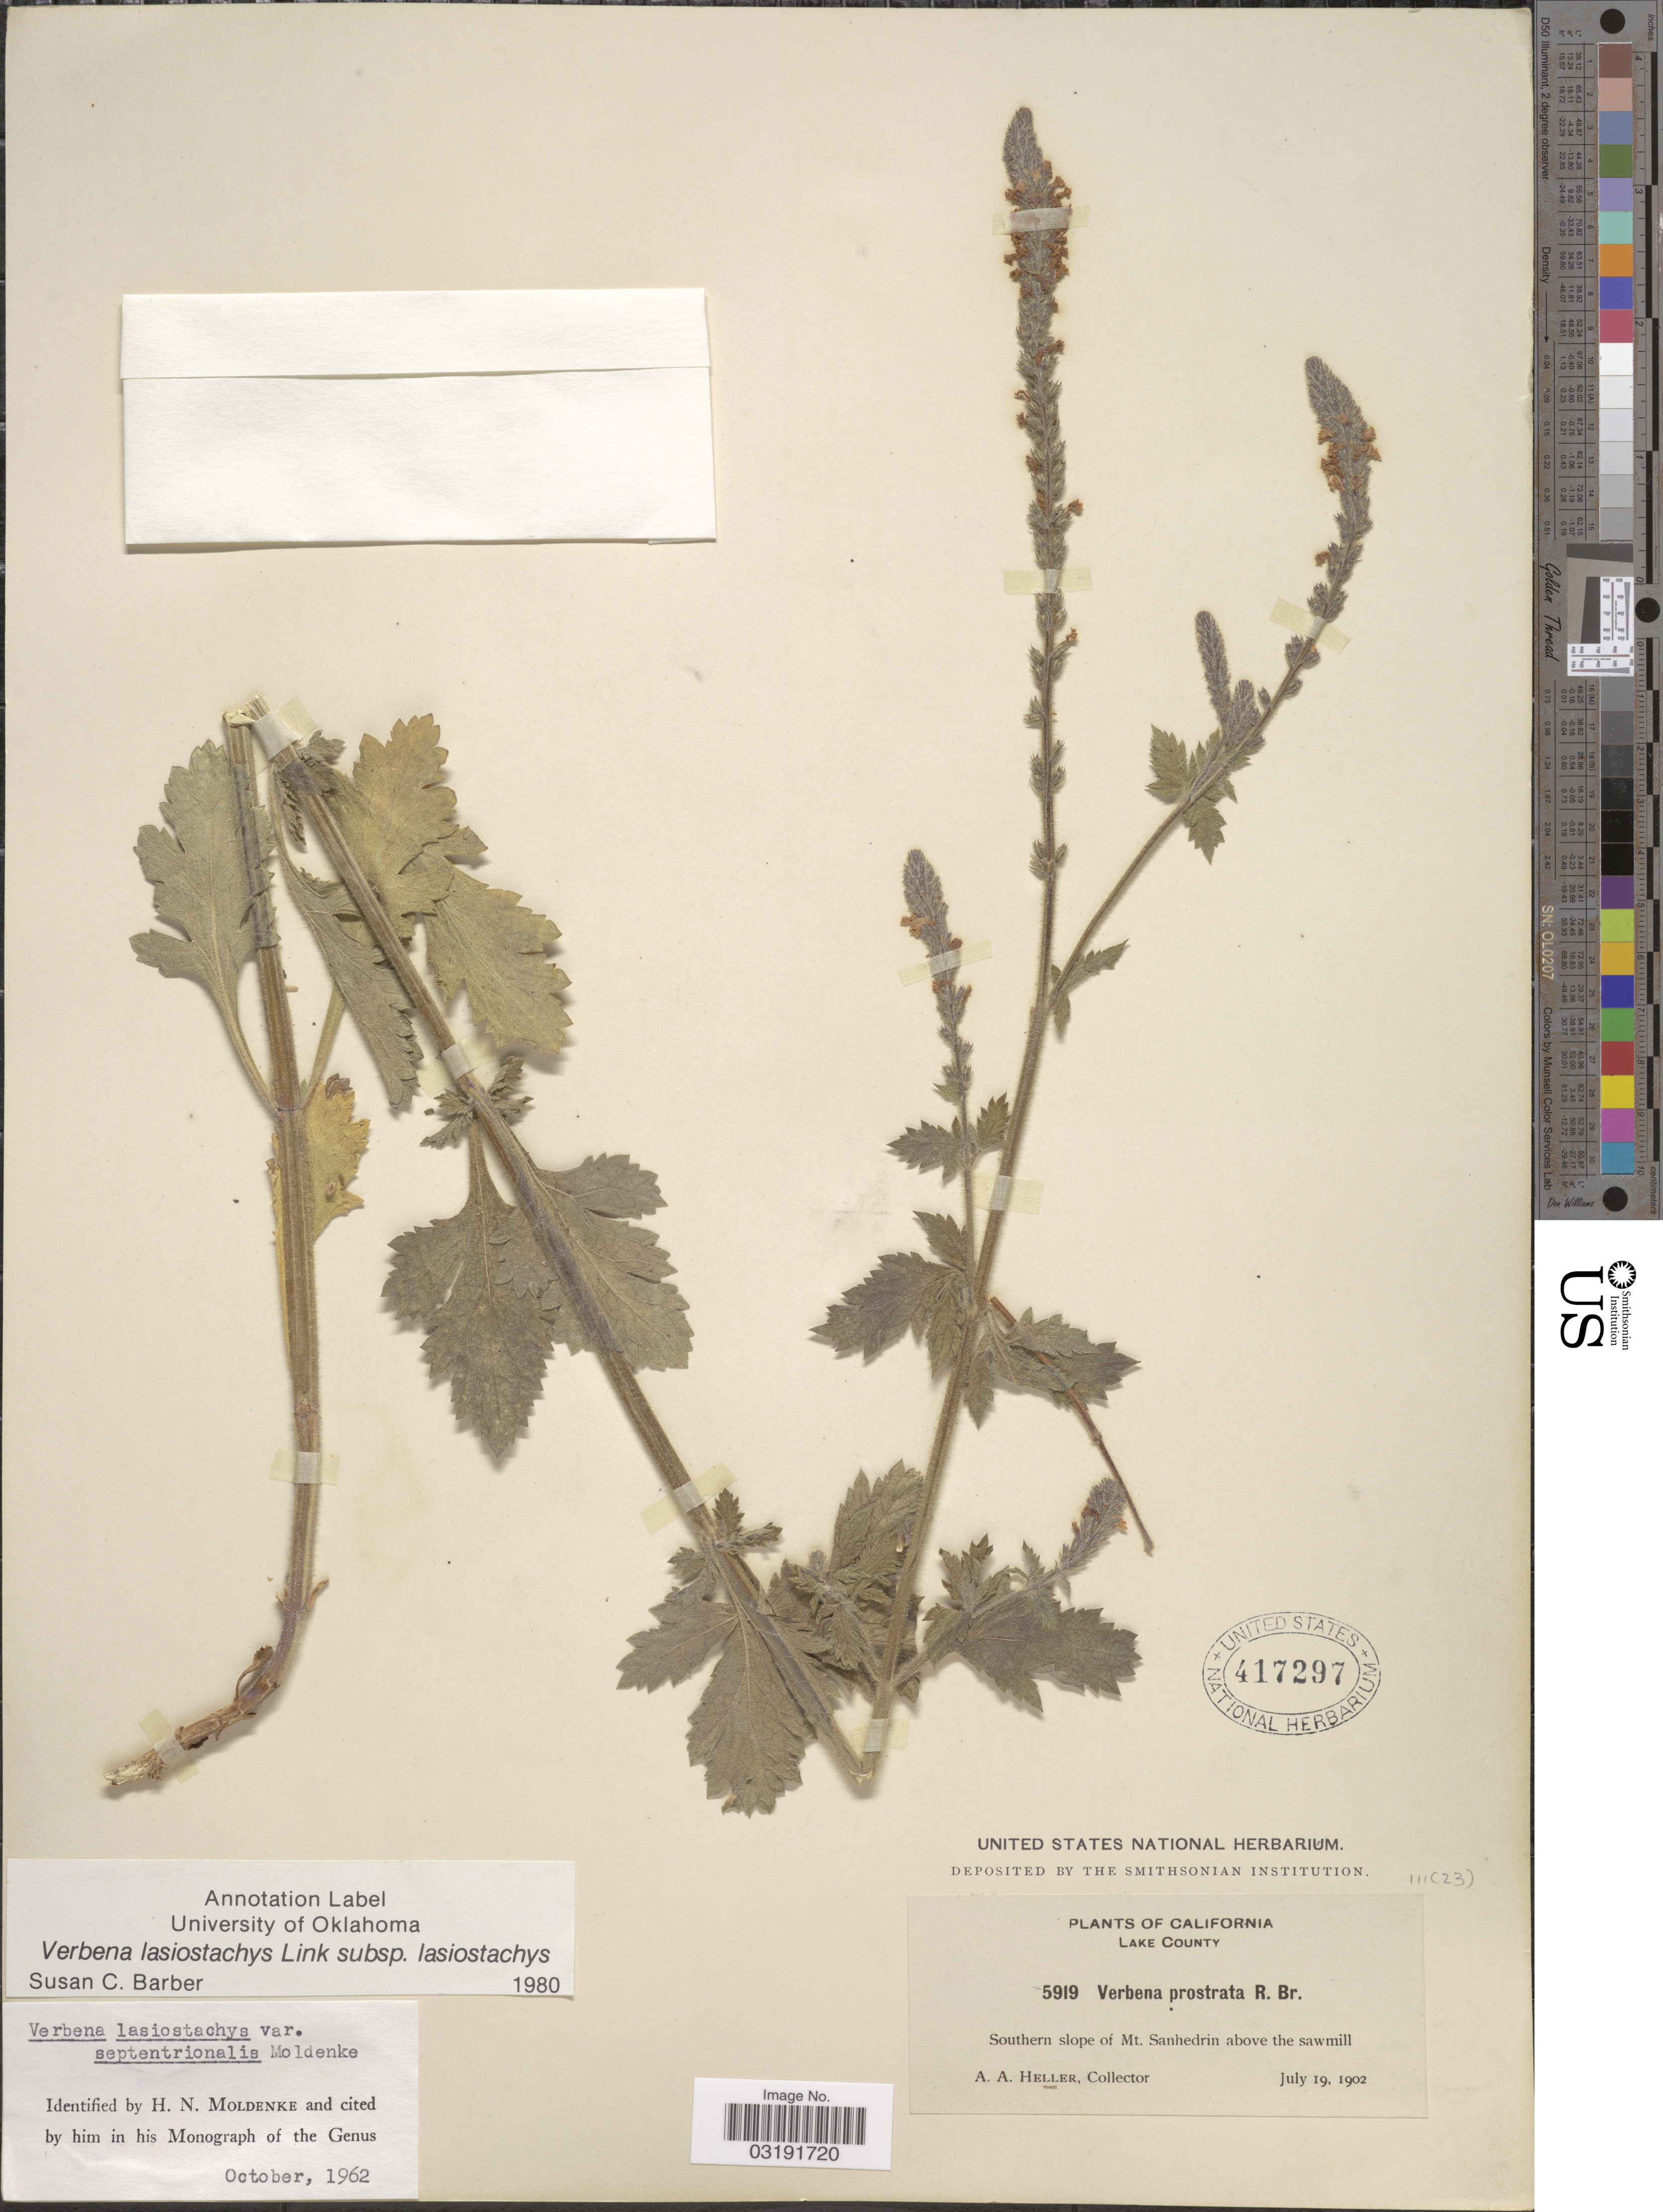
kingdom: Plantae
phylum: Tracheophyta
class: Magnoliopsida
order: Lamiales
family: Verbenaceae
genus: Verbena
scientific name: Verbena lasiostachys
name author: Link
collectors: A. A. Heller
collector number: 5919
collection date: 1902-07-19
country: United States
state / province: California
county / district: Lake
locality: Lake County. Southern slope of Mt. Sanhedrin above the sawmill.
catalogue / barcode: US 417297